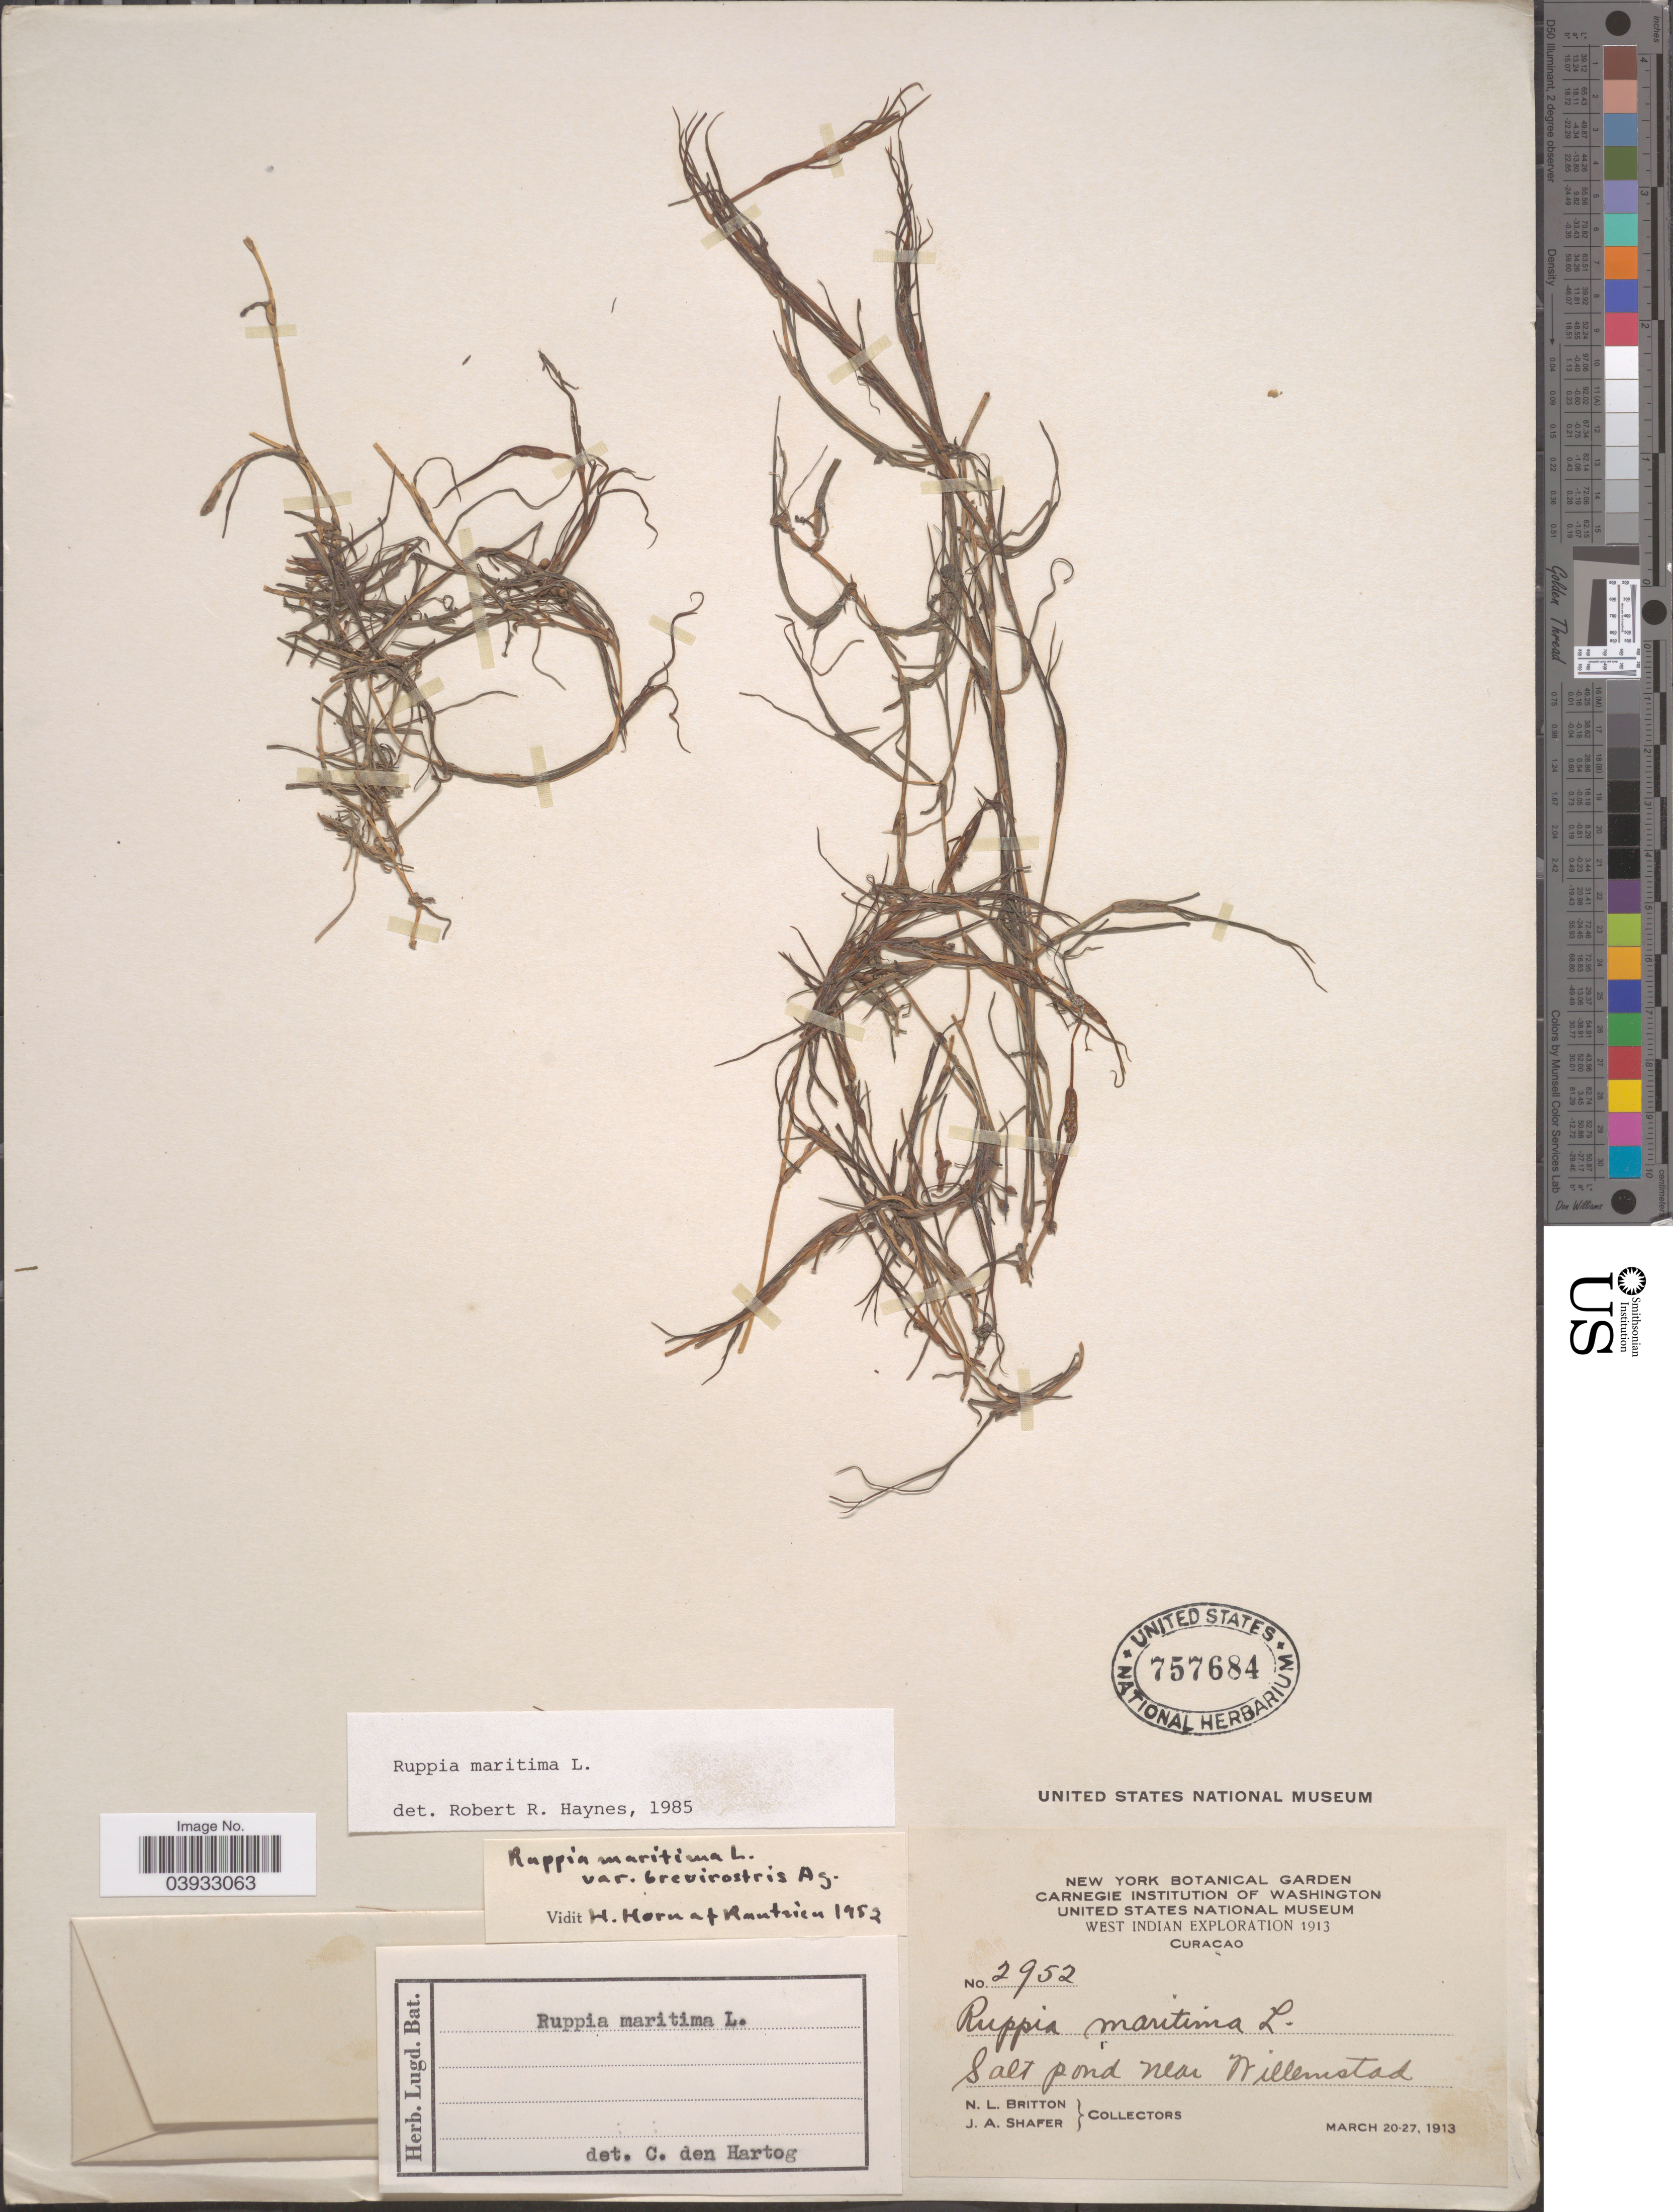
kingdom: Plantae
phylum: Tracheophyta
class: Liliopsida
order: Alismatales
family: Ruppiaceae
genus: Ruppia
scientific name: Ruppia maritima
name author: L.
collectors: N. Britton & J. A. Shafer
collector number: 2952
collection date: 1913-03-20/1927-03-27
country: Curaçao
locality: Near Willemstad.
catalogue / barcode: US 757684